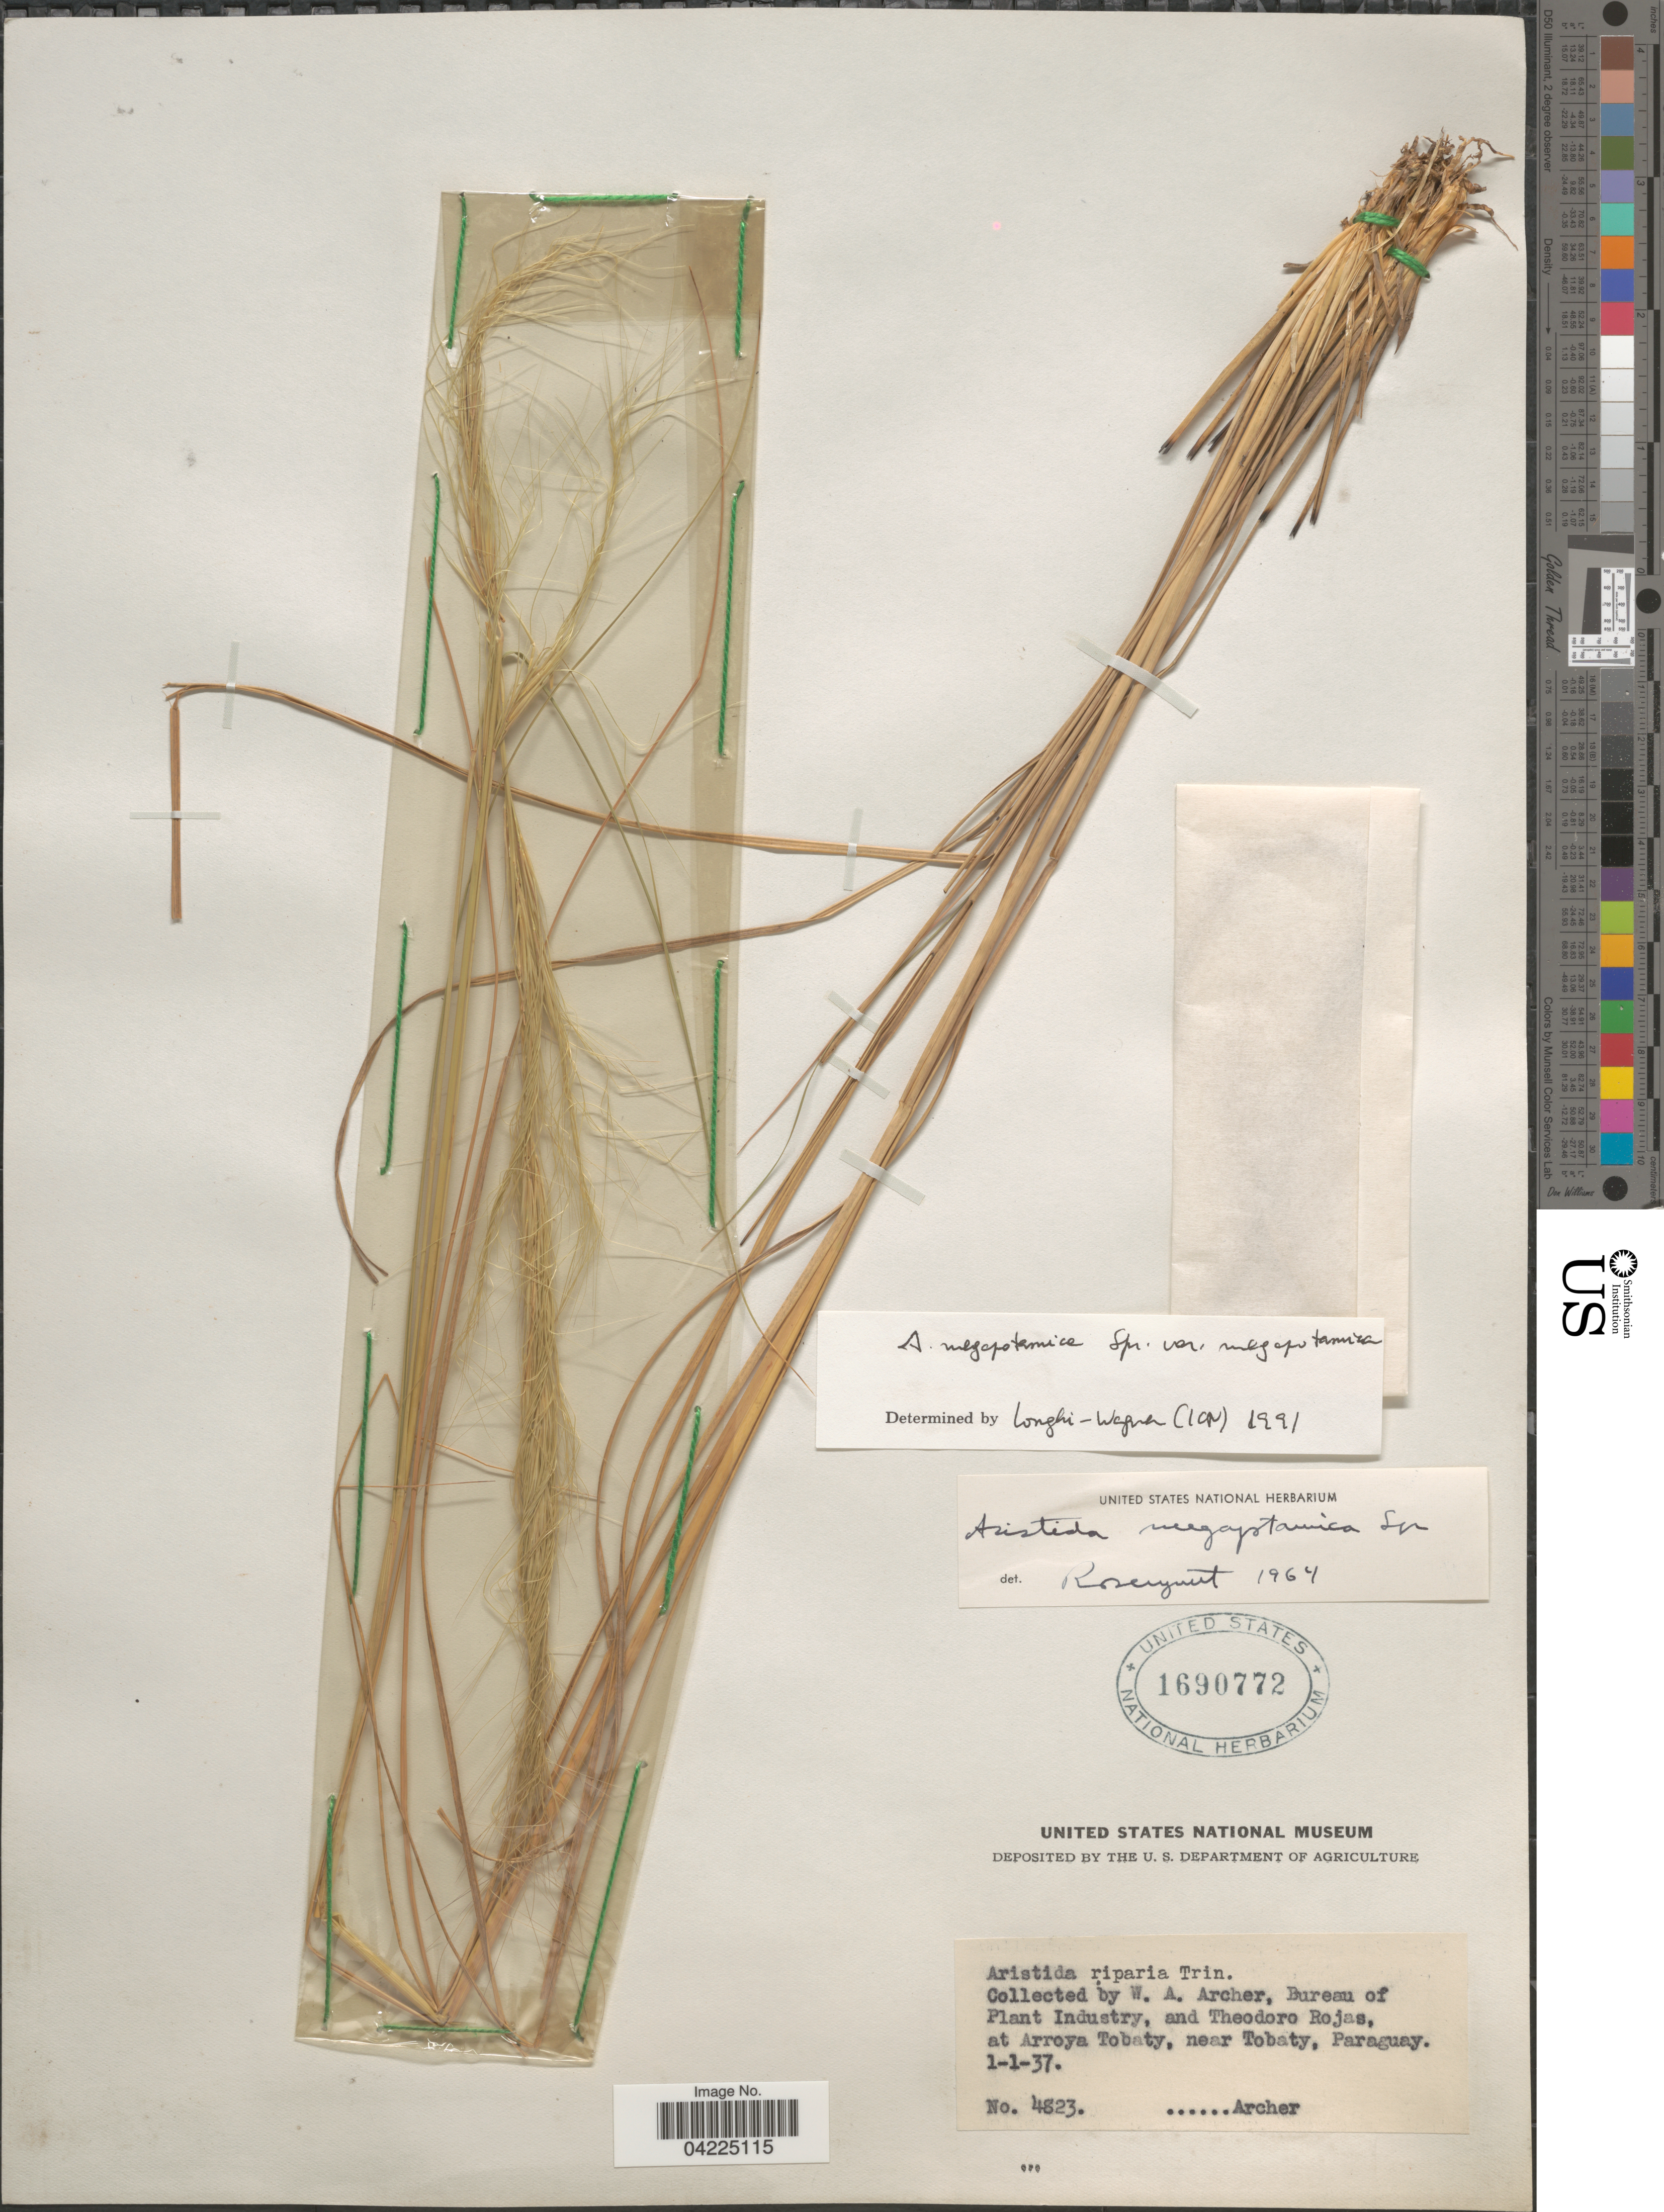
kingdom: Plantae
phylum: Tracheophyta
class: Liliopsida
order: Poales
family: Poaceae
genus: Aristida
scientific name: Aristida megapotamica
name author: Spreng.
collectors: W. Archer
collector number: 4823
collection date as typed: Transcribed d/m/y: 1/1/37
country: Paraguay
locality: Bureau of Plant Industry, and Theodoro Rojas, at Arroya Tobaty, near Tobaty.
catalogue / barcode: US 1690772